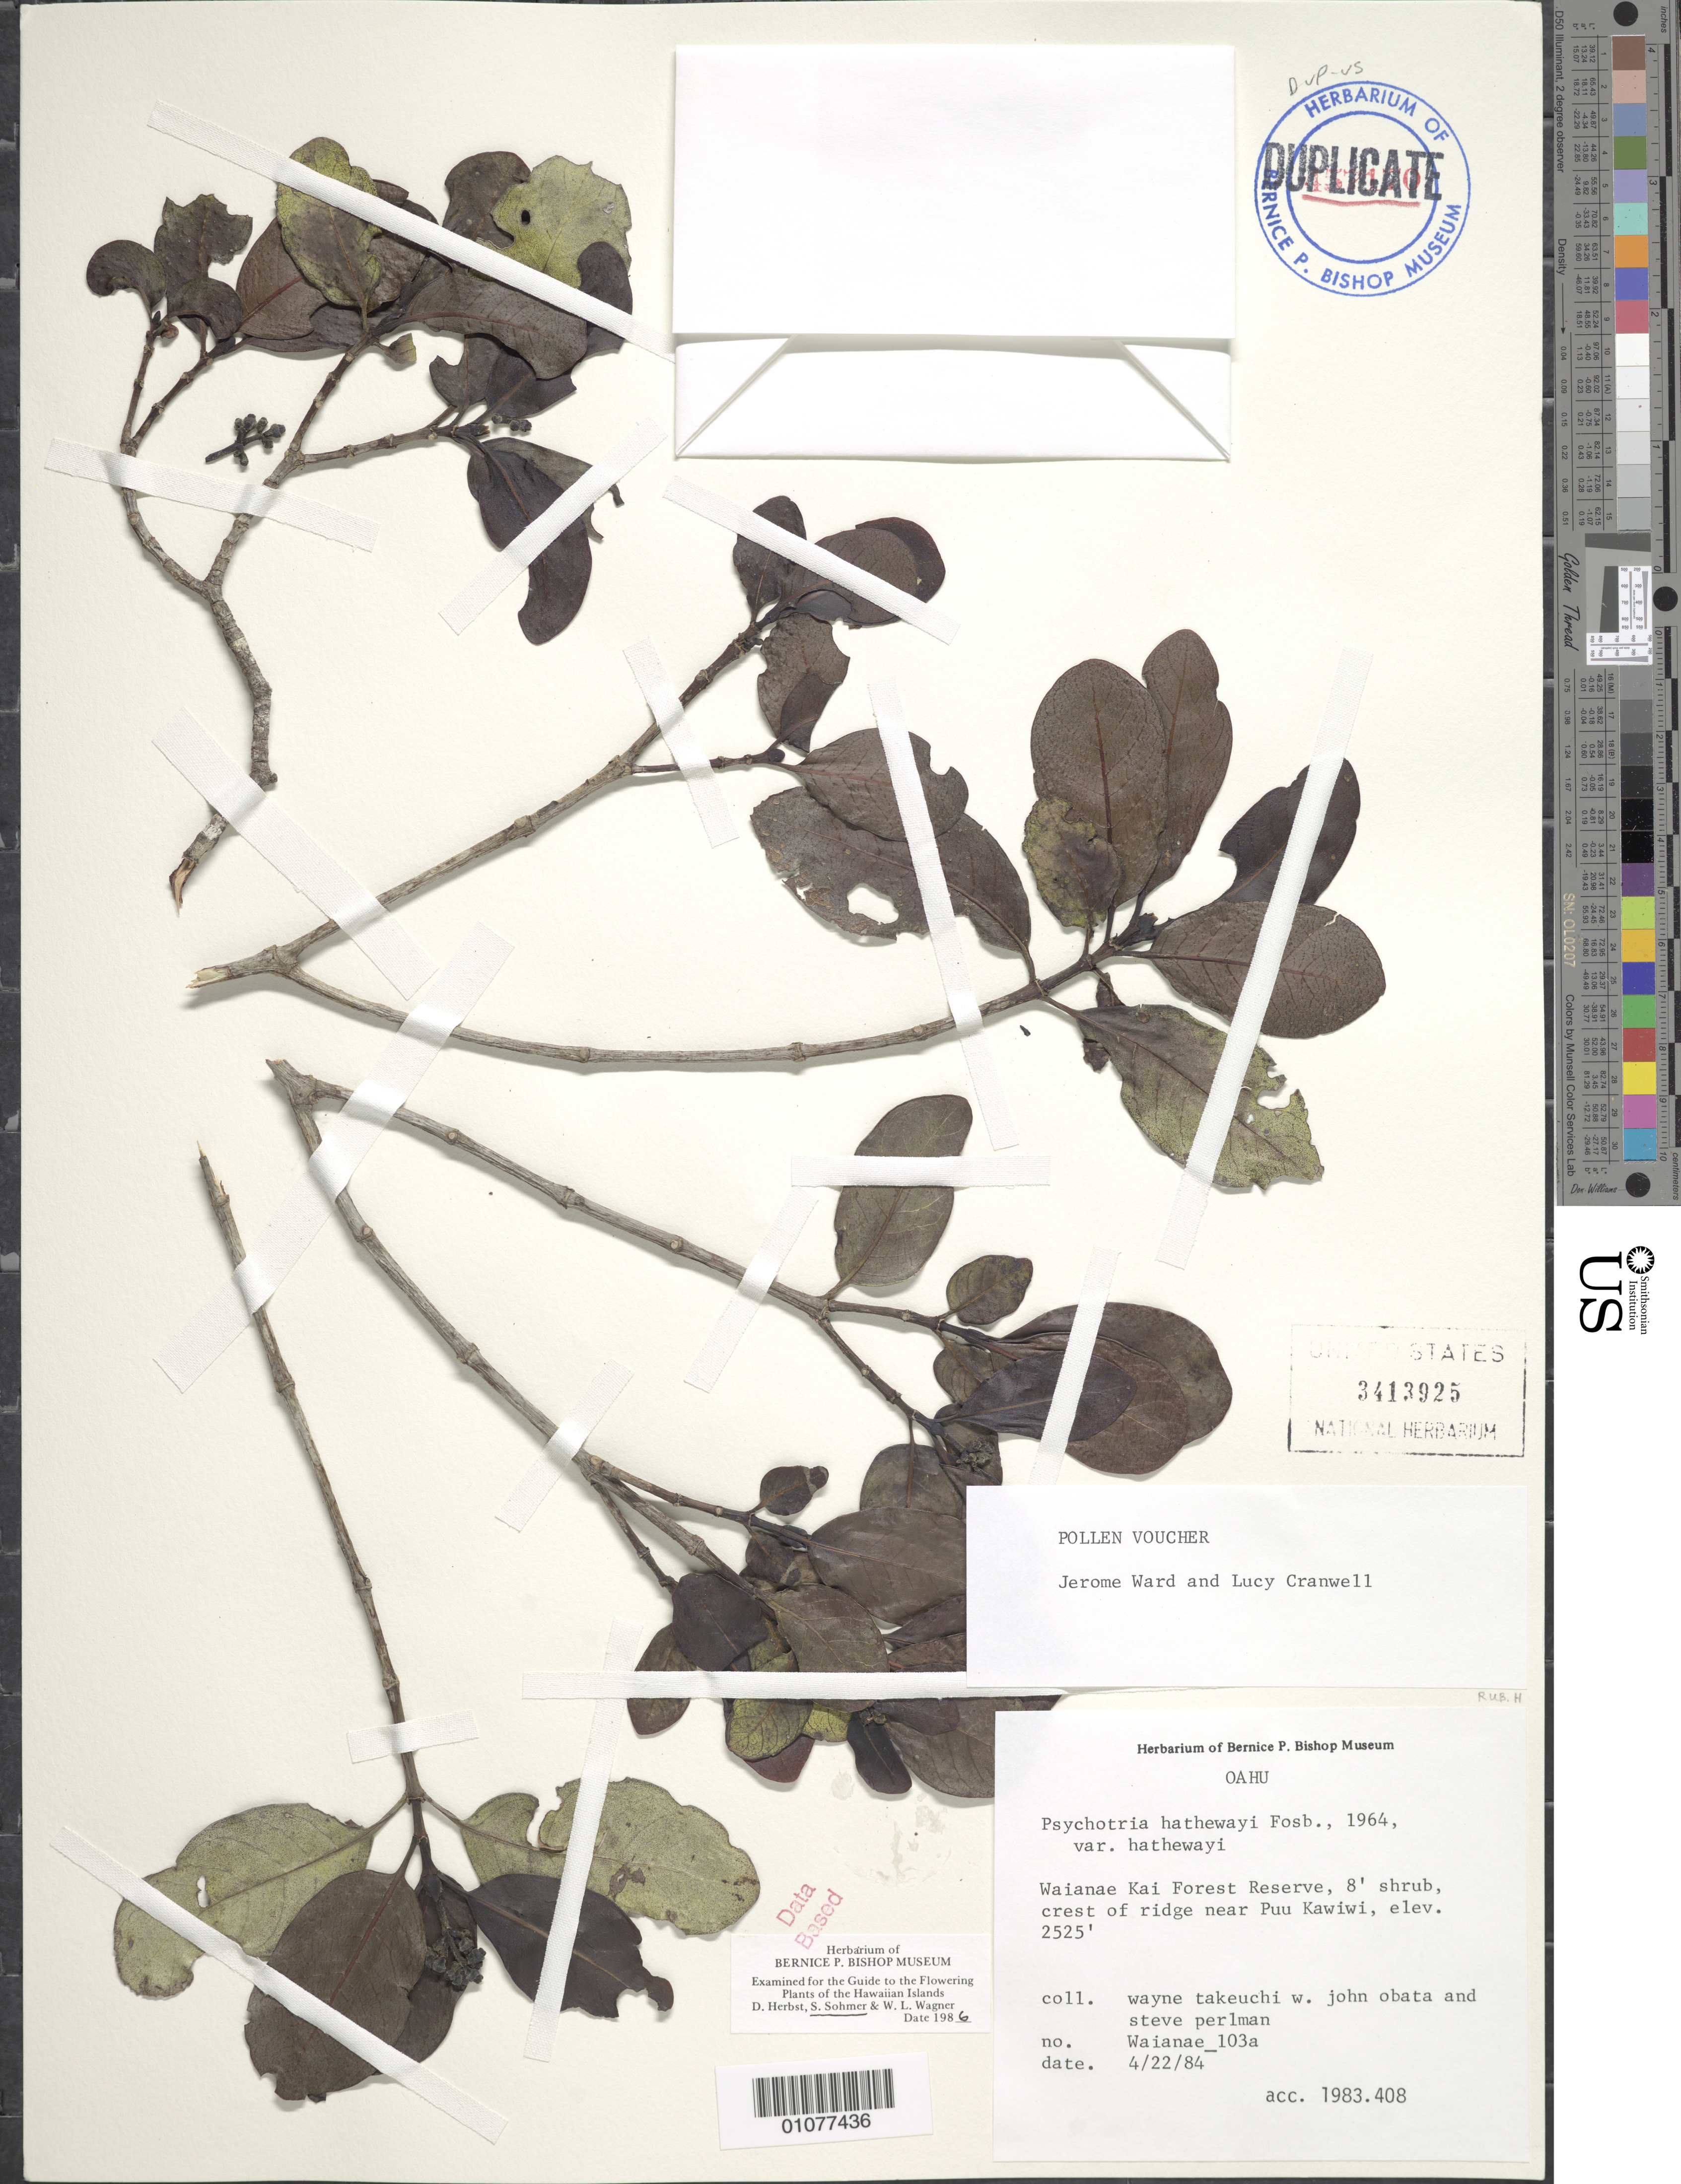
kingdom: Plantae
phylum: Tracheophyta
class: Magnoliopsida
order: Gentianales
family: Rubiaceae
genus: Psychotria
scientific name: Psychotria hathewayi var. hathewayi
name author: Fosberg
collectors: W. N. Takeuchi, J. Obata & S. P. Perlman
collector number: Waianae_103a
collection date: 1984-04-22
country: United States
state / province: Hawaii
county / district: Honolulu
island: Oahu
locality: Waianae Kai Forest Reserve, crest of ridge near Puu Kawiwi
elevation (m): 770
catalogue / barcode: US 3413925